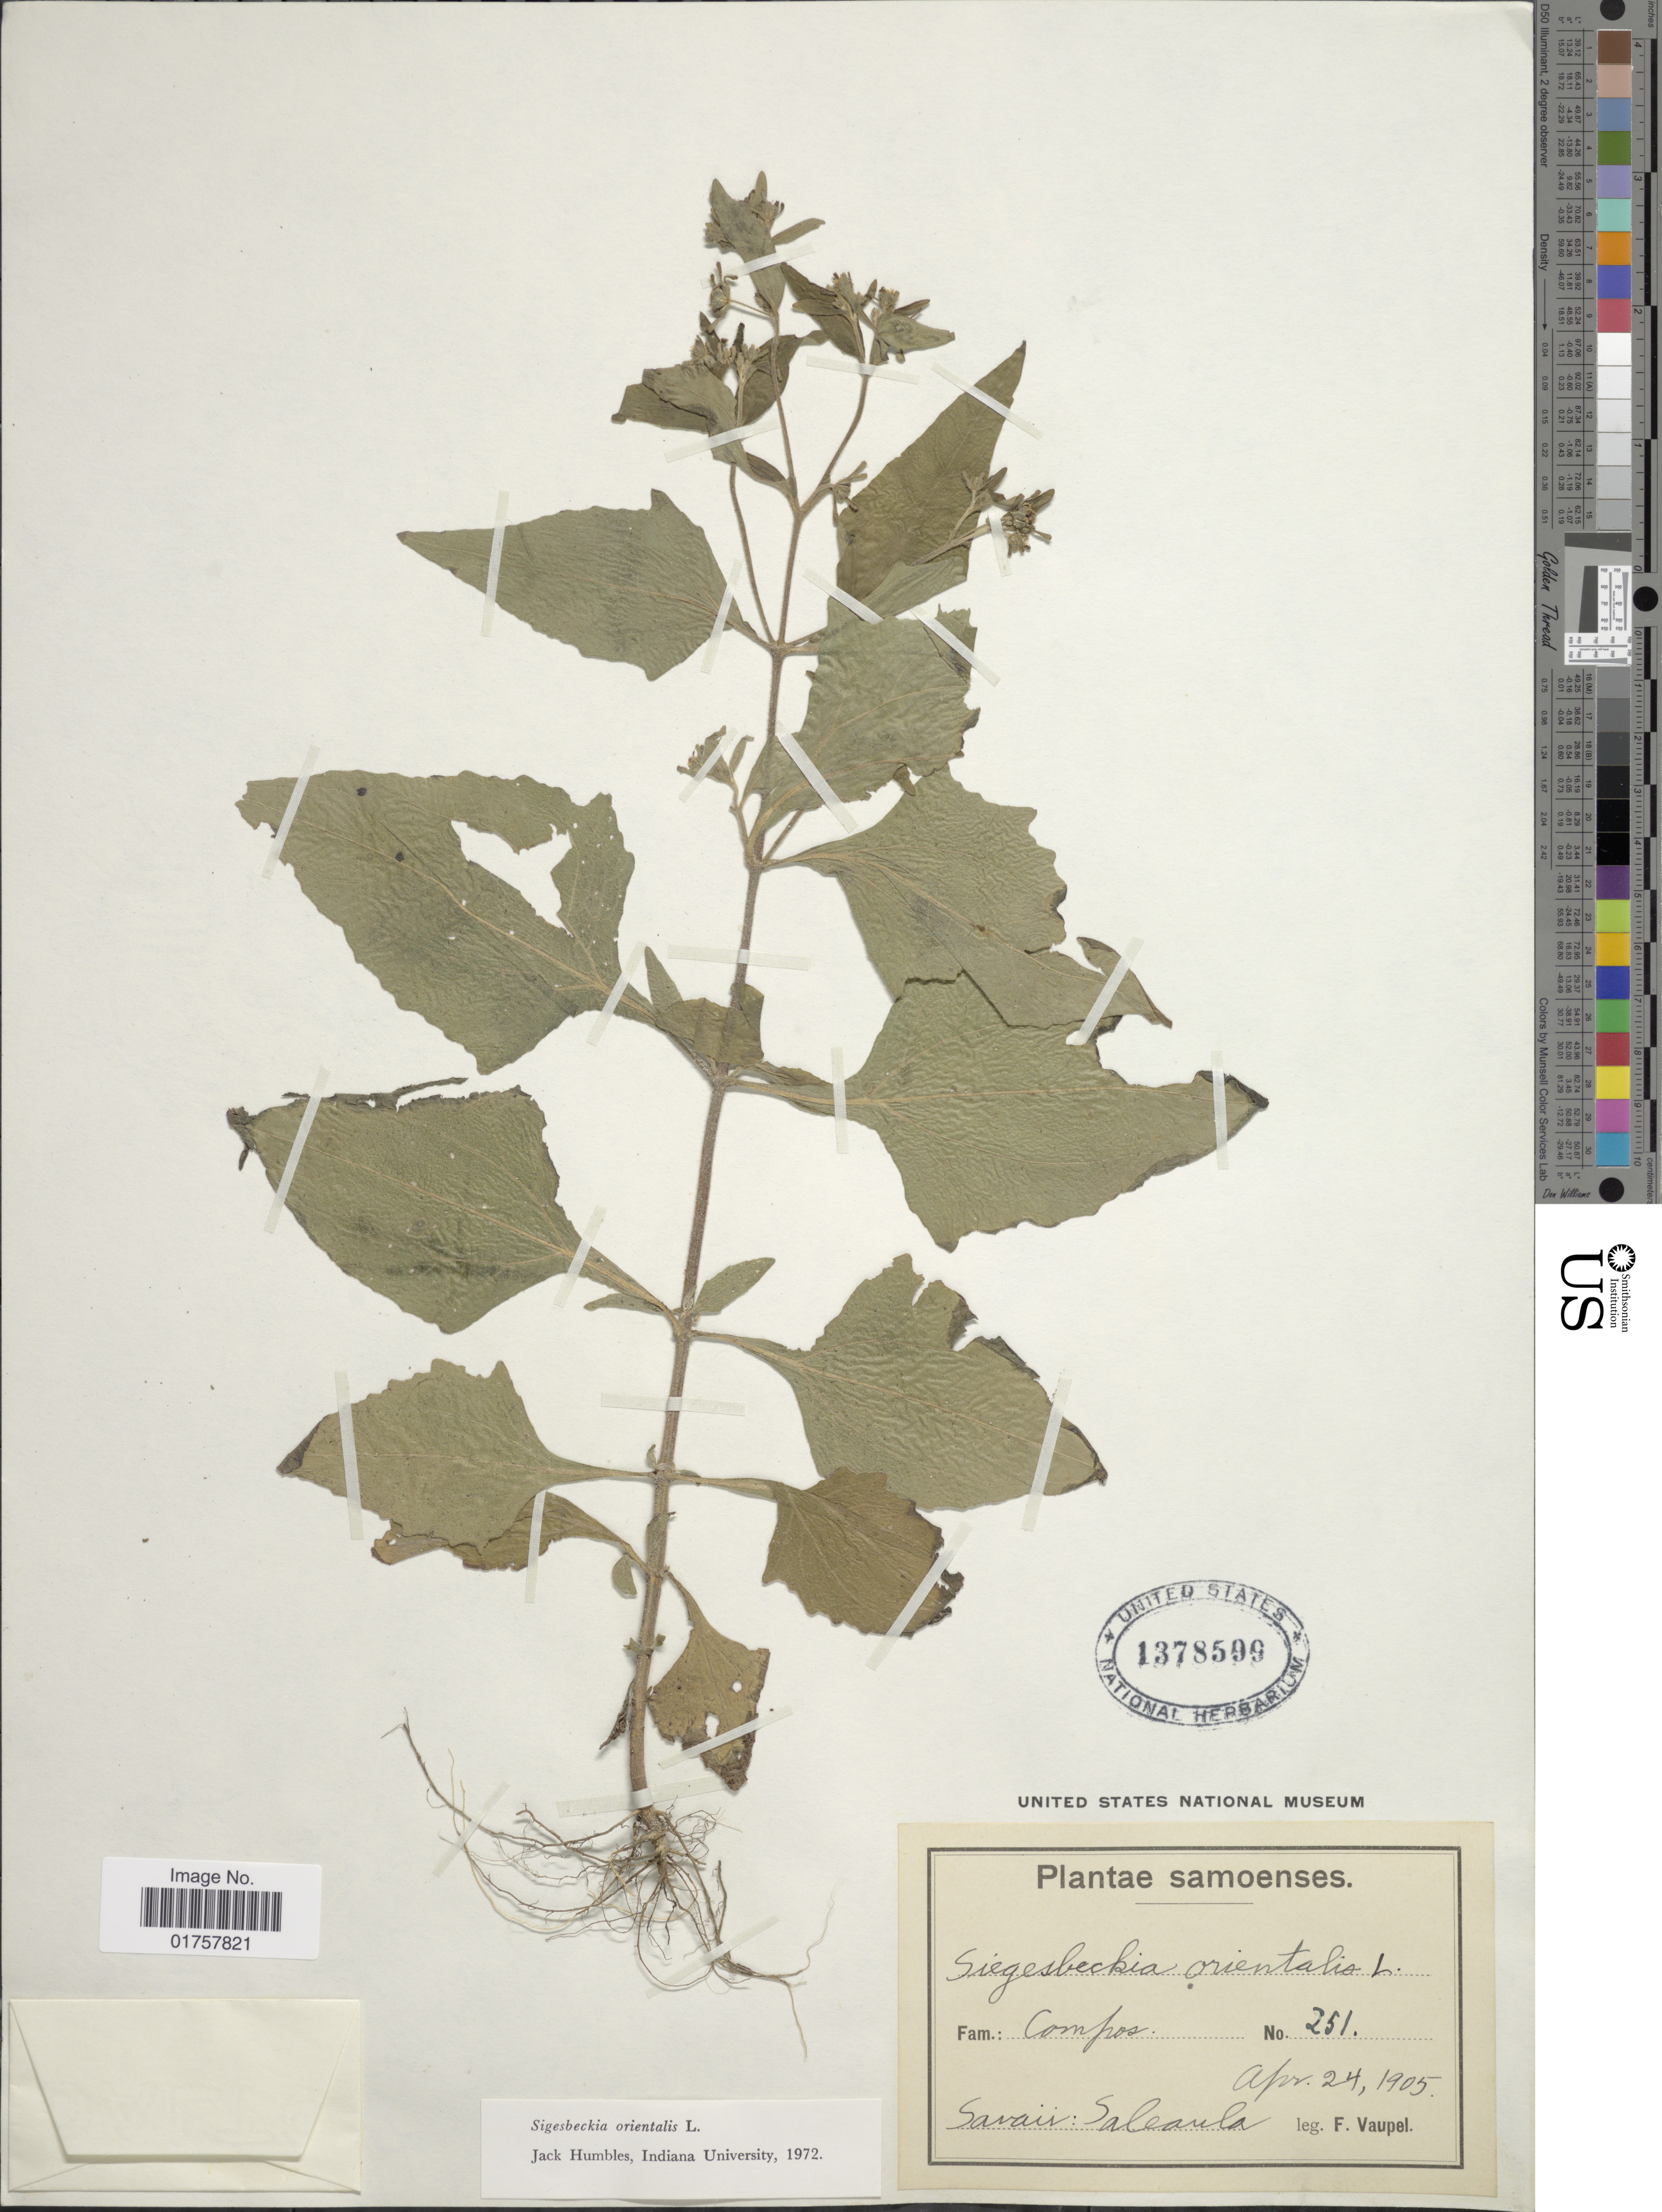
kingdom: Plantae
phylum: Tracheophyta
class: Magnoliopsida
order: Asterales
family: Asteraceae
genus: Sigesbeckia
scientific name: Sigesbeckia orientalis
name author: L.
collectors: F. Vaupel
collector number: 251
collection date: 1905-04-24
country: Samoa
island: Savai'i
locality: Savaii: Saleaula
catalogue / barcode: US 1378599